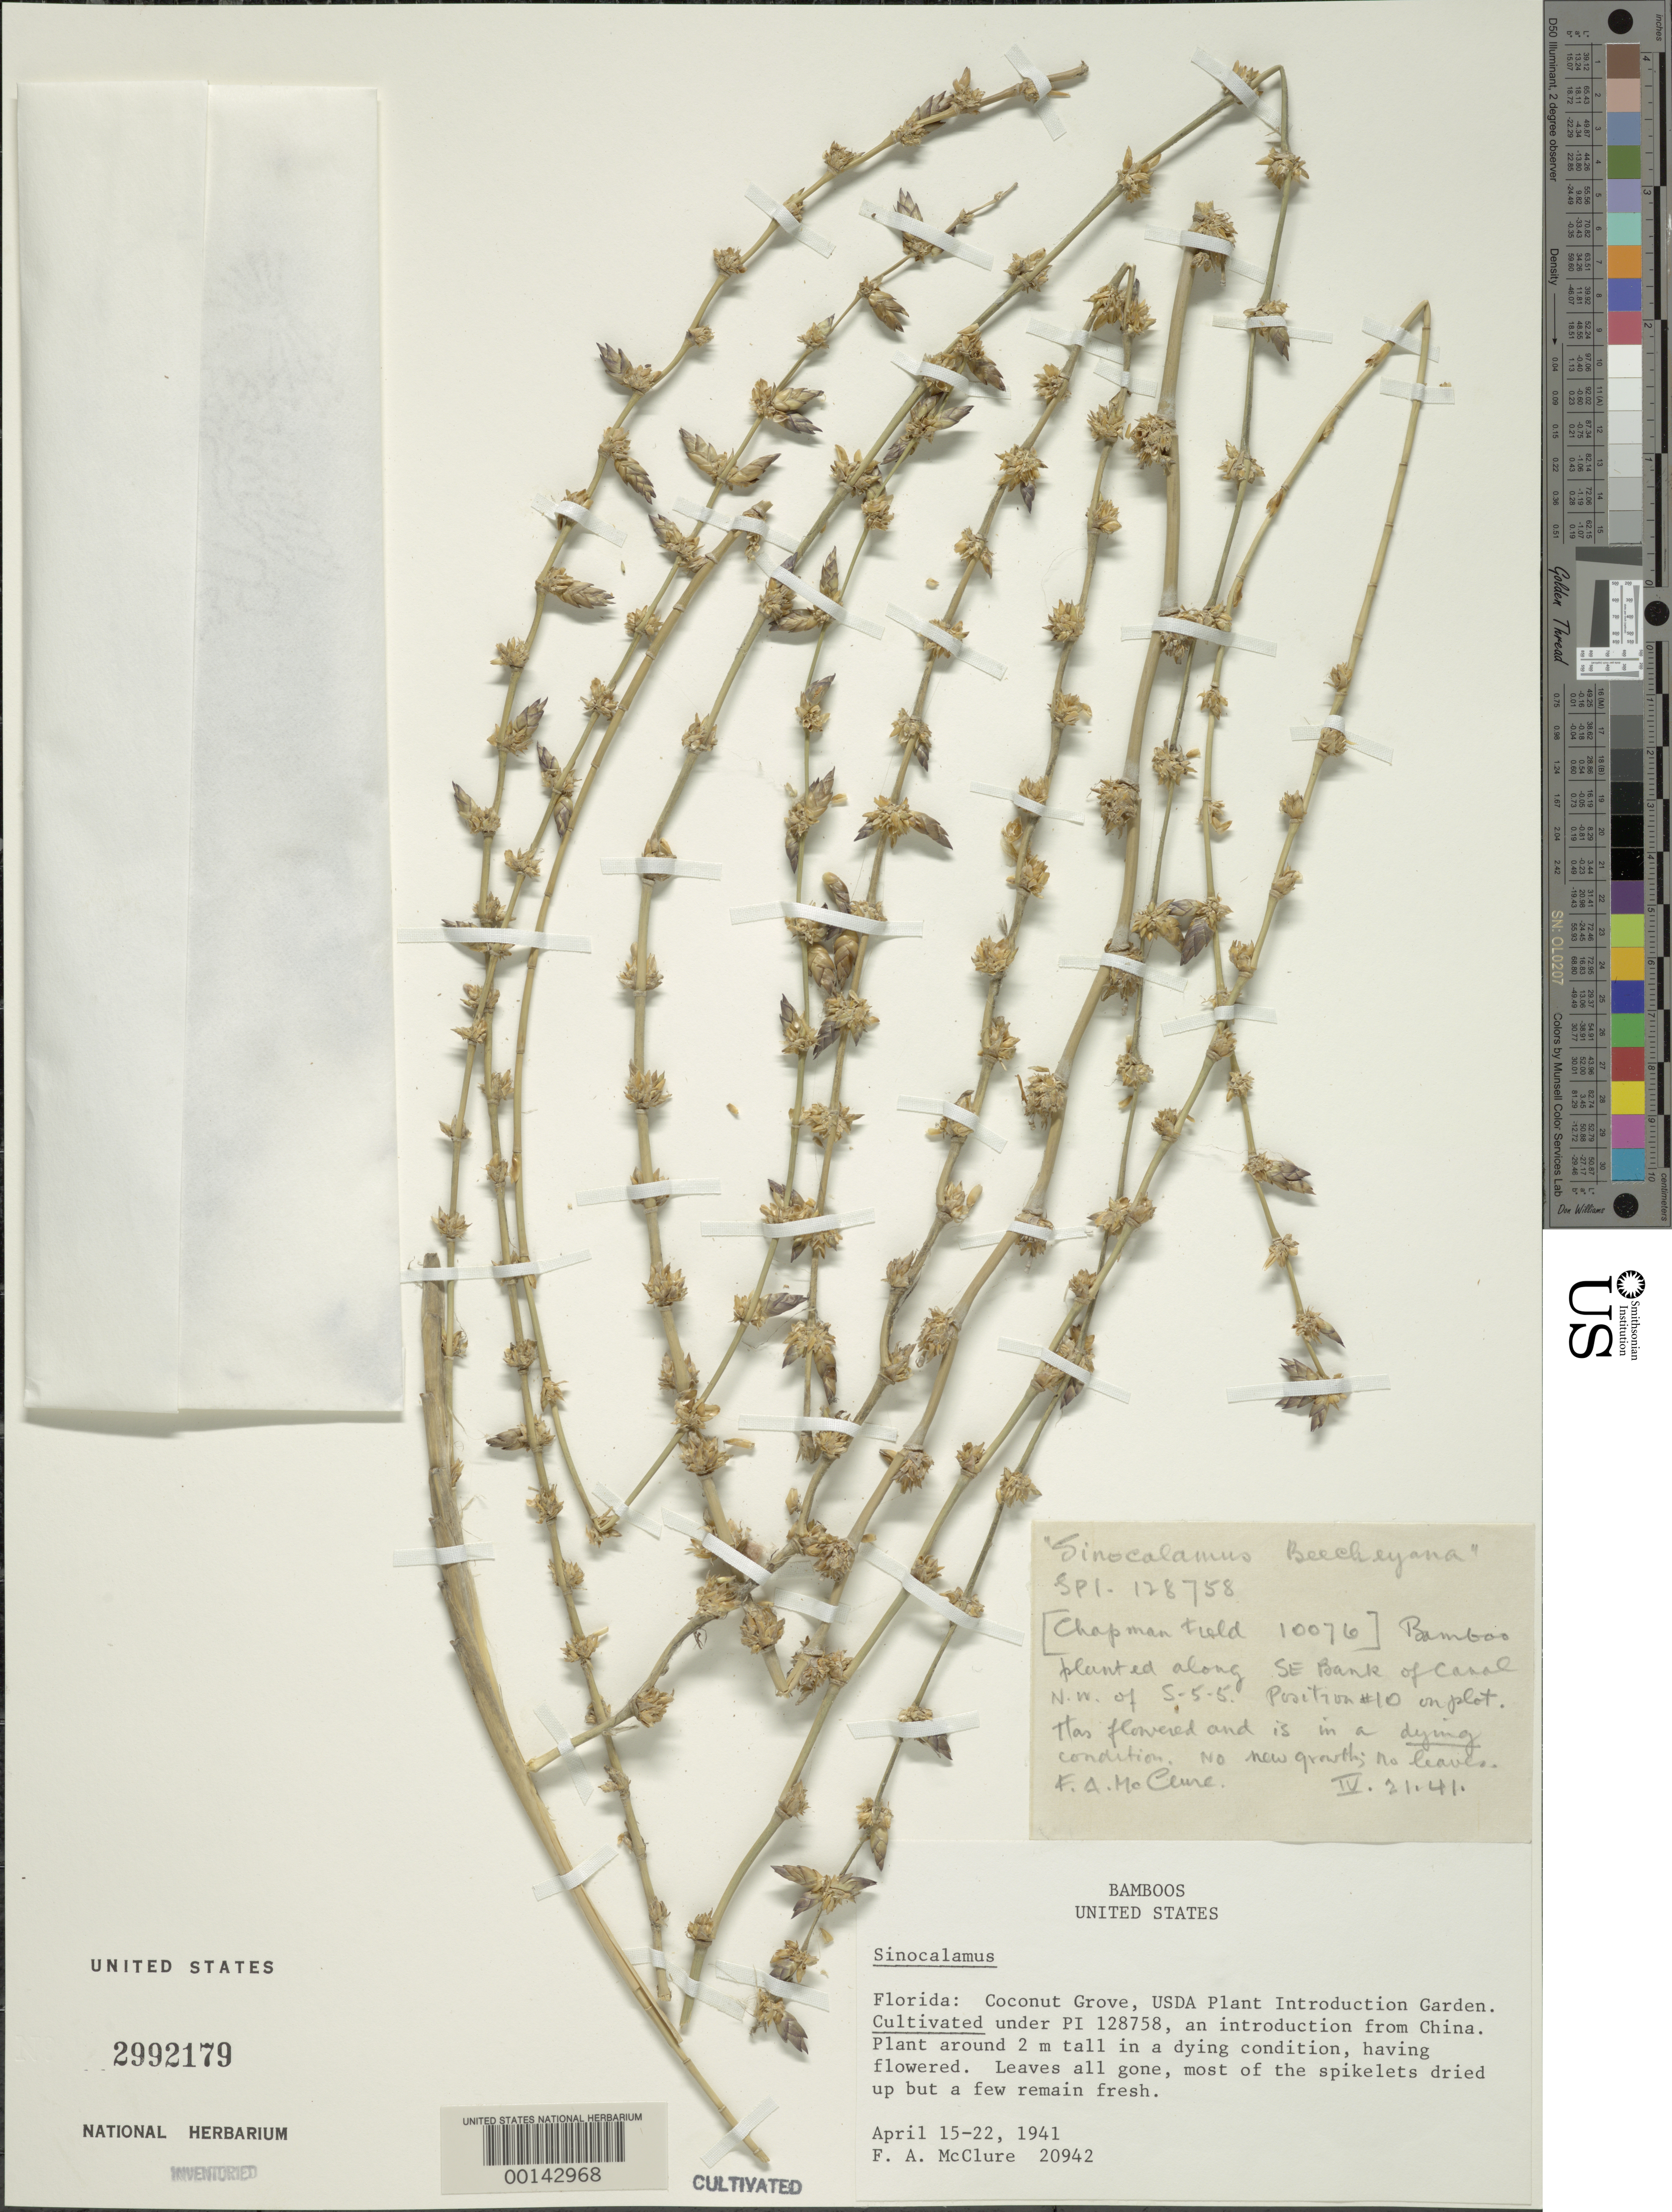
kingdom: Plantae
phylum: Tracheophyta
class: Liliopsida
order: Poales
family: Poaceae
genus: Sinocalamus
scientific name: Sinocalamus sp.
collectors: F. A. McClure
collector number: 20942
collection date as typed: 15 Apr 1941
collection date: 1941-04-15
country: United States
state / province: Florida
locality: Usda pi garden, coconut grove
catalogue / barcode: US 2992179